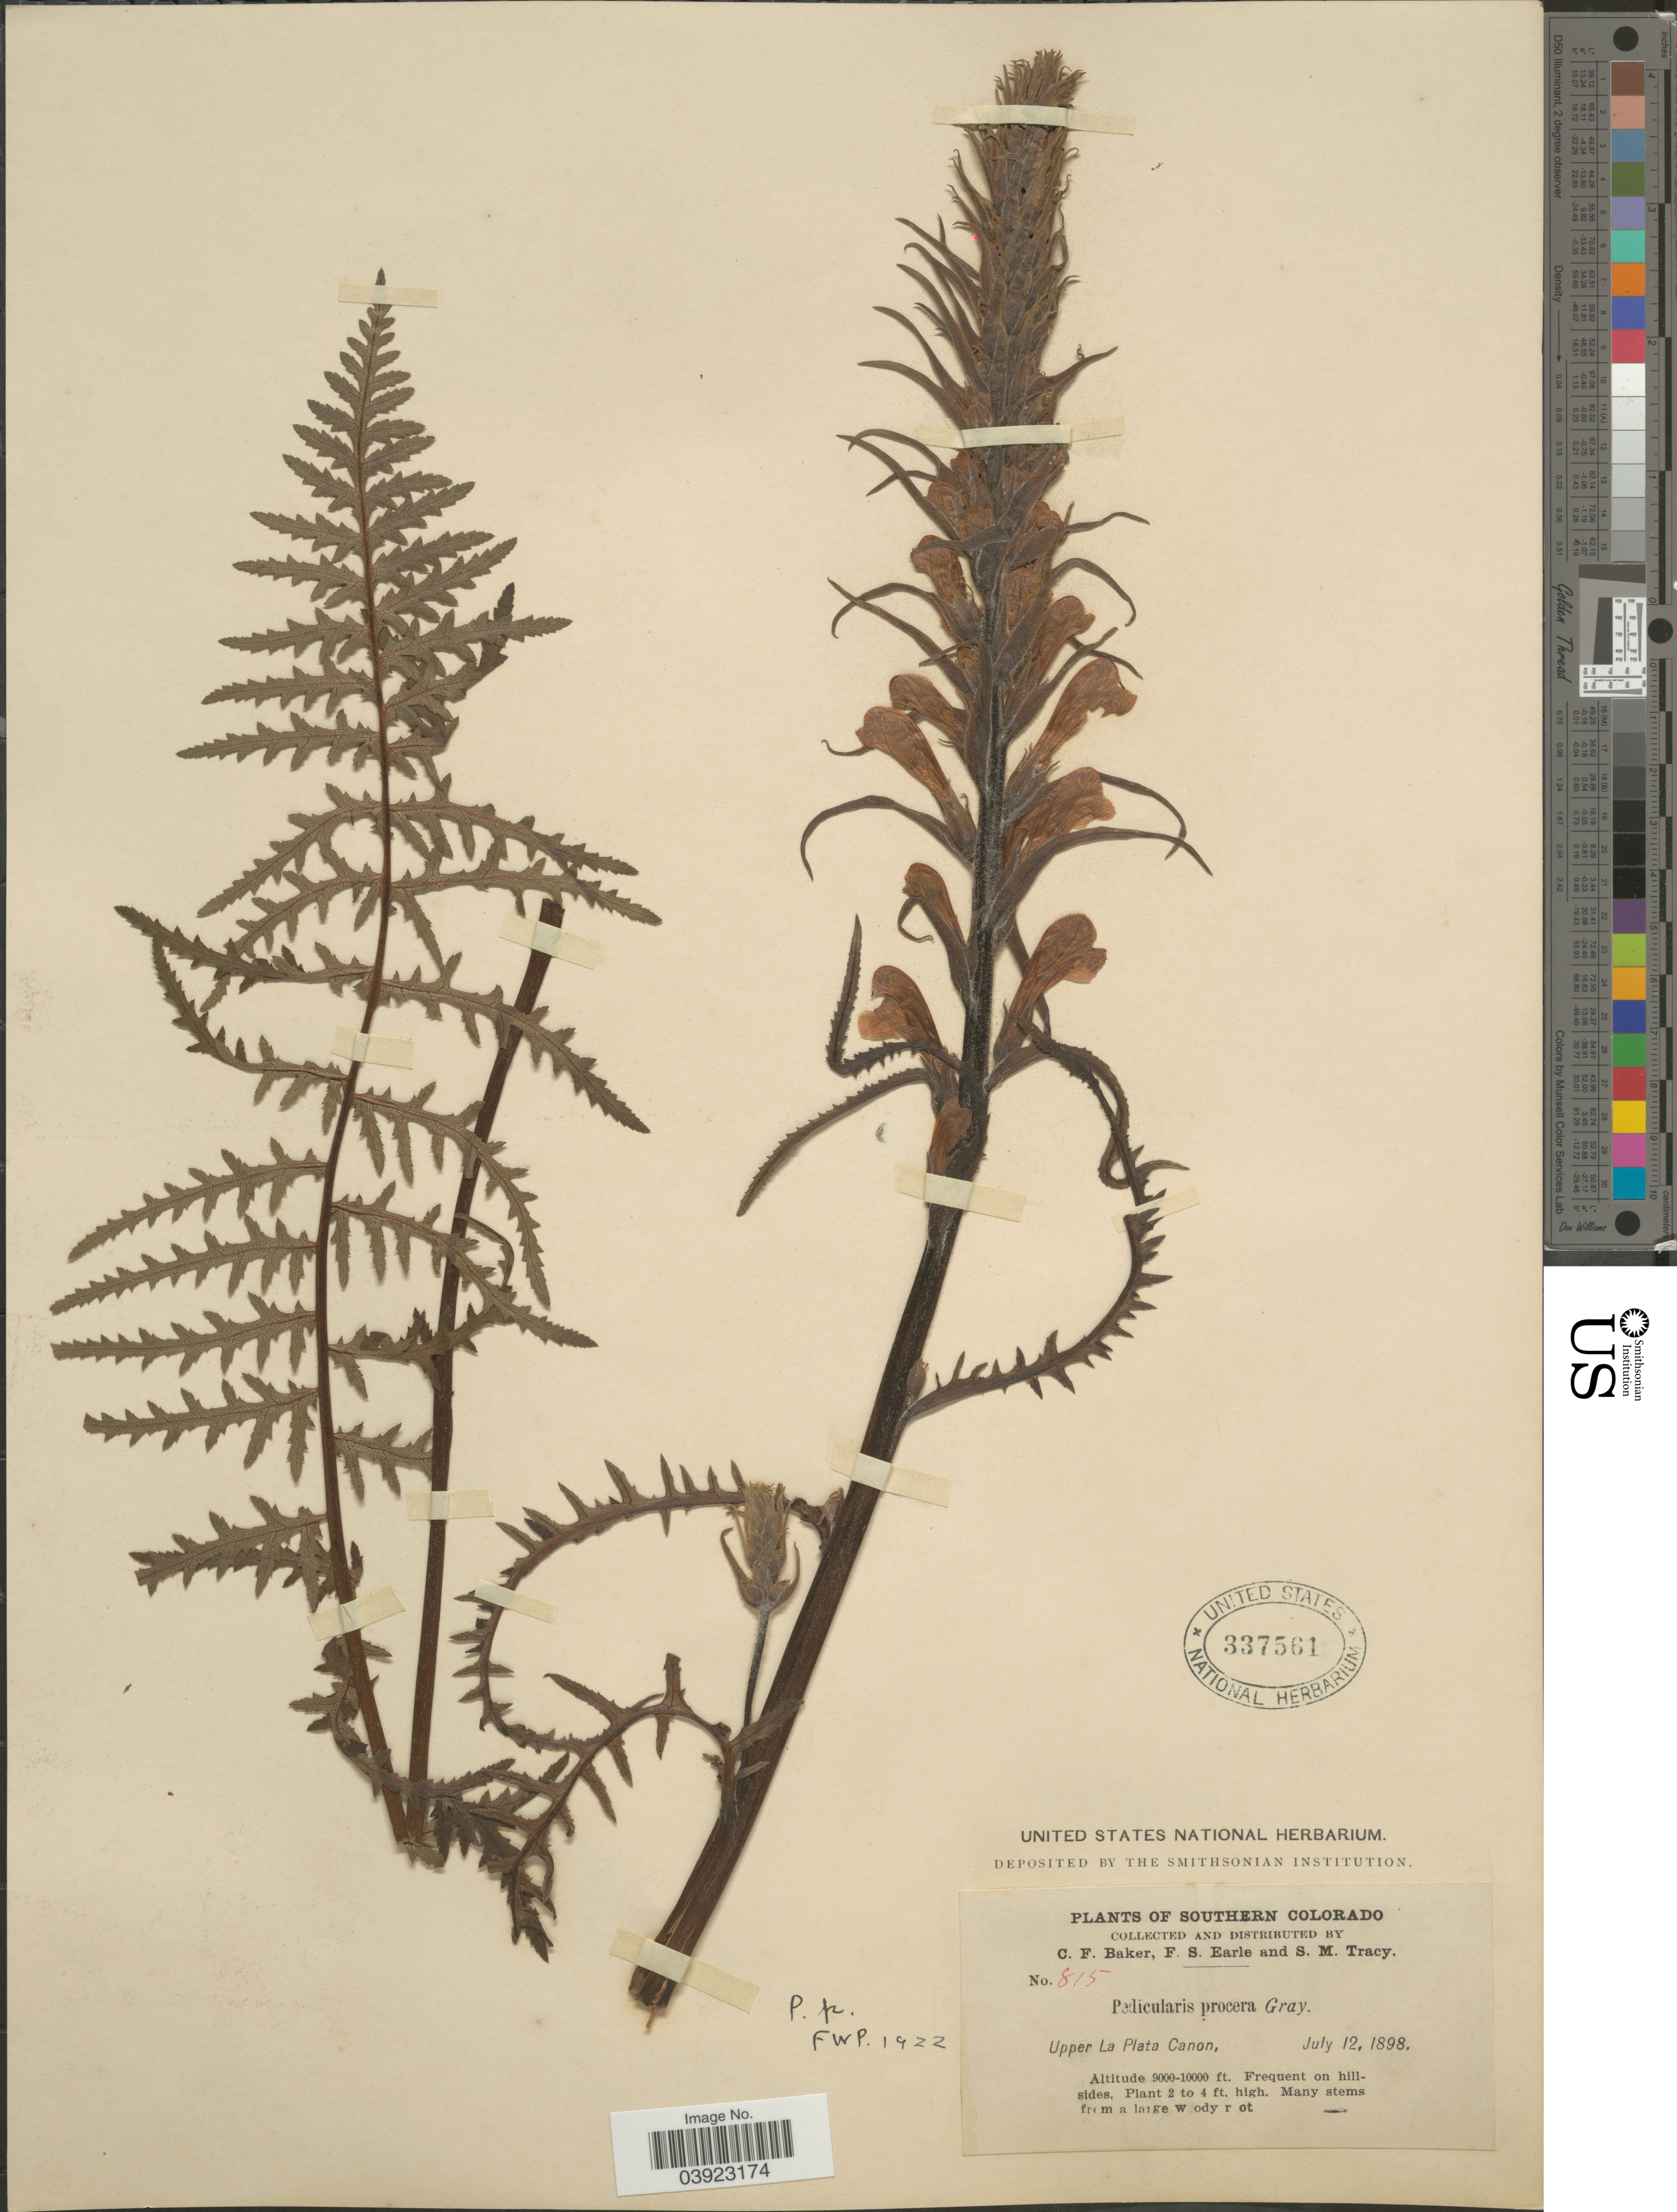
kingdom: Plantae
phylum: Tracheophyta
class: Magnoliopsida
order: Lamiales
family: Orobanchaceae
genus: Pedicularis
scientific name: Pedicularis procera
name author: A. Gray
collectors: C. F. Baker, F. S. Earle & S. M. Tracy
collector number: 815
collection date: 1898-07-12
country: United States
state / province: Colorado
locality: Southern Colorado. Upper La Plata Canon.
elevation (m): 2743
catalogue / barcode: US 337561